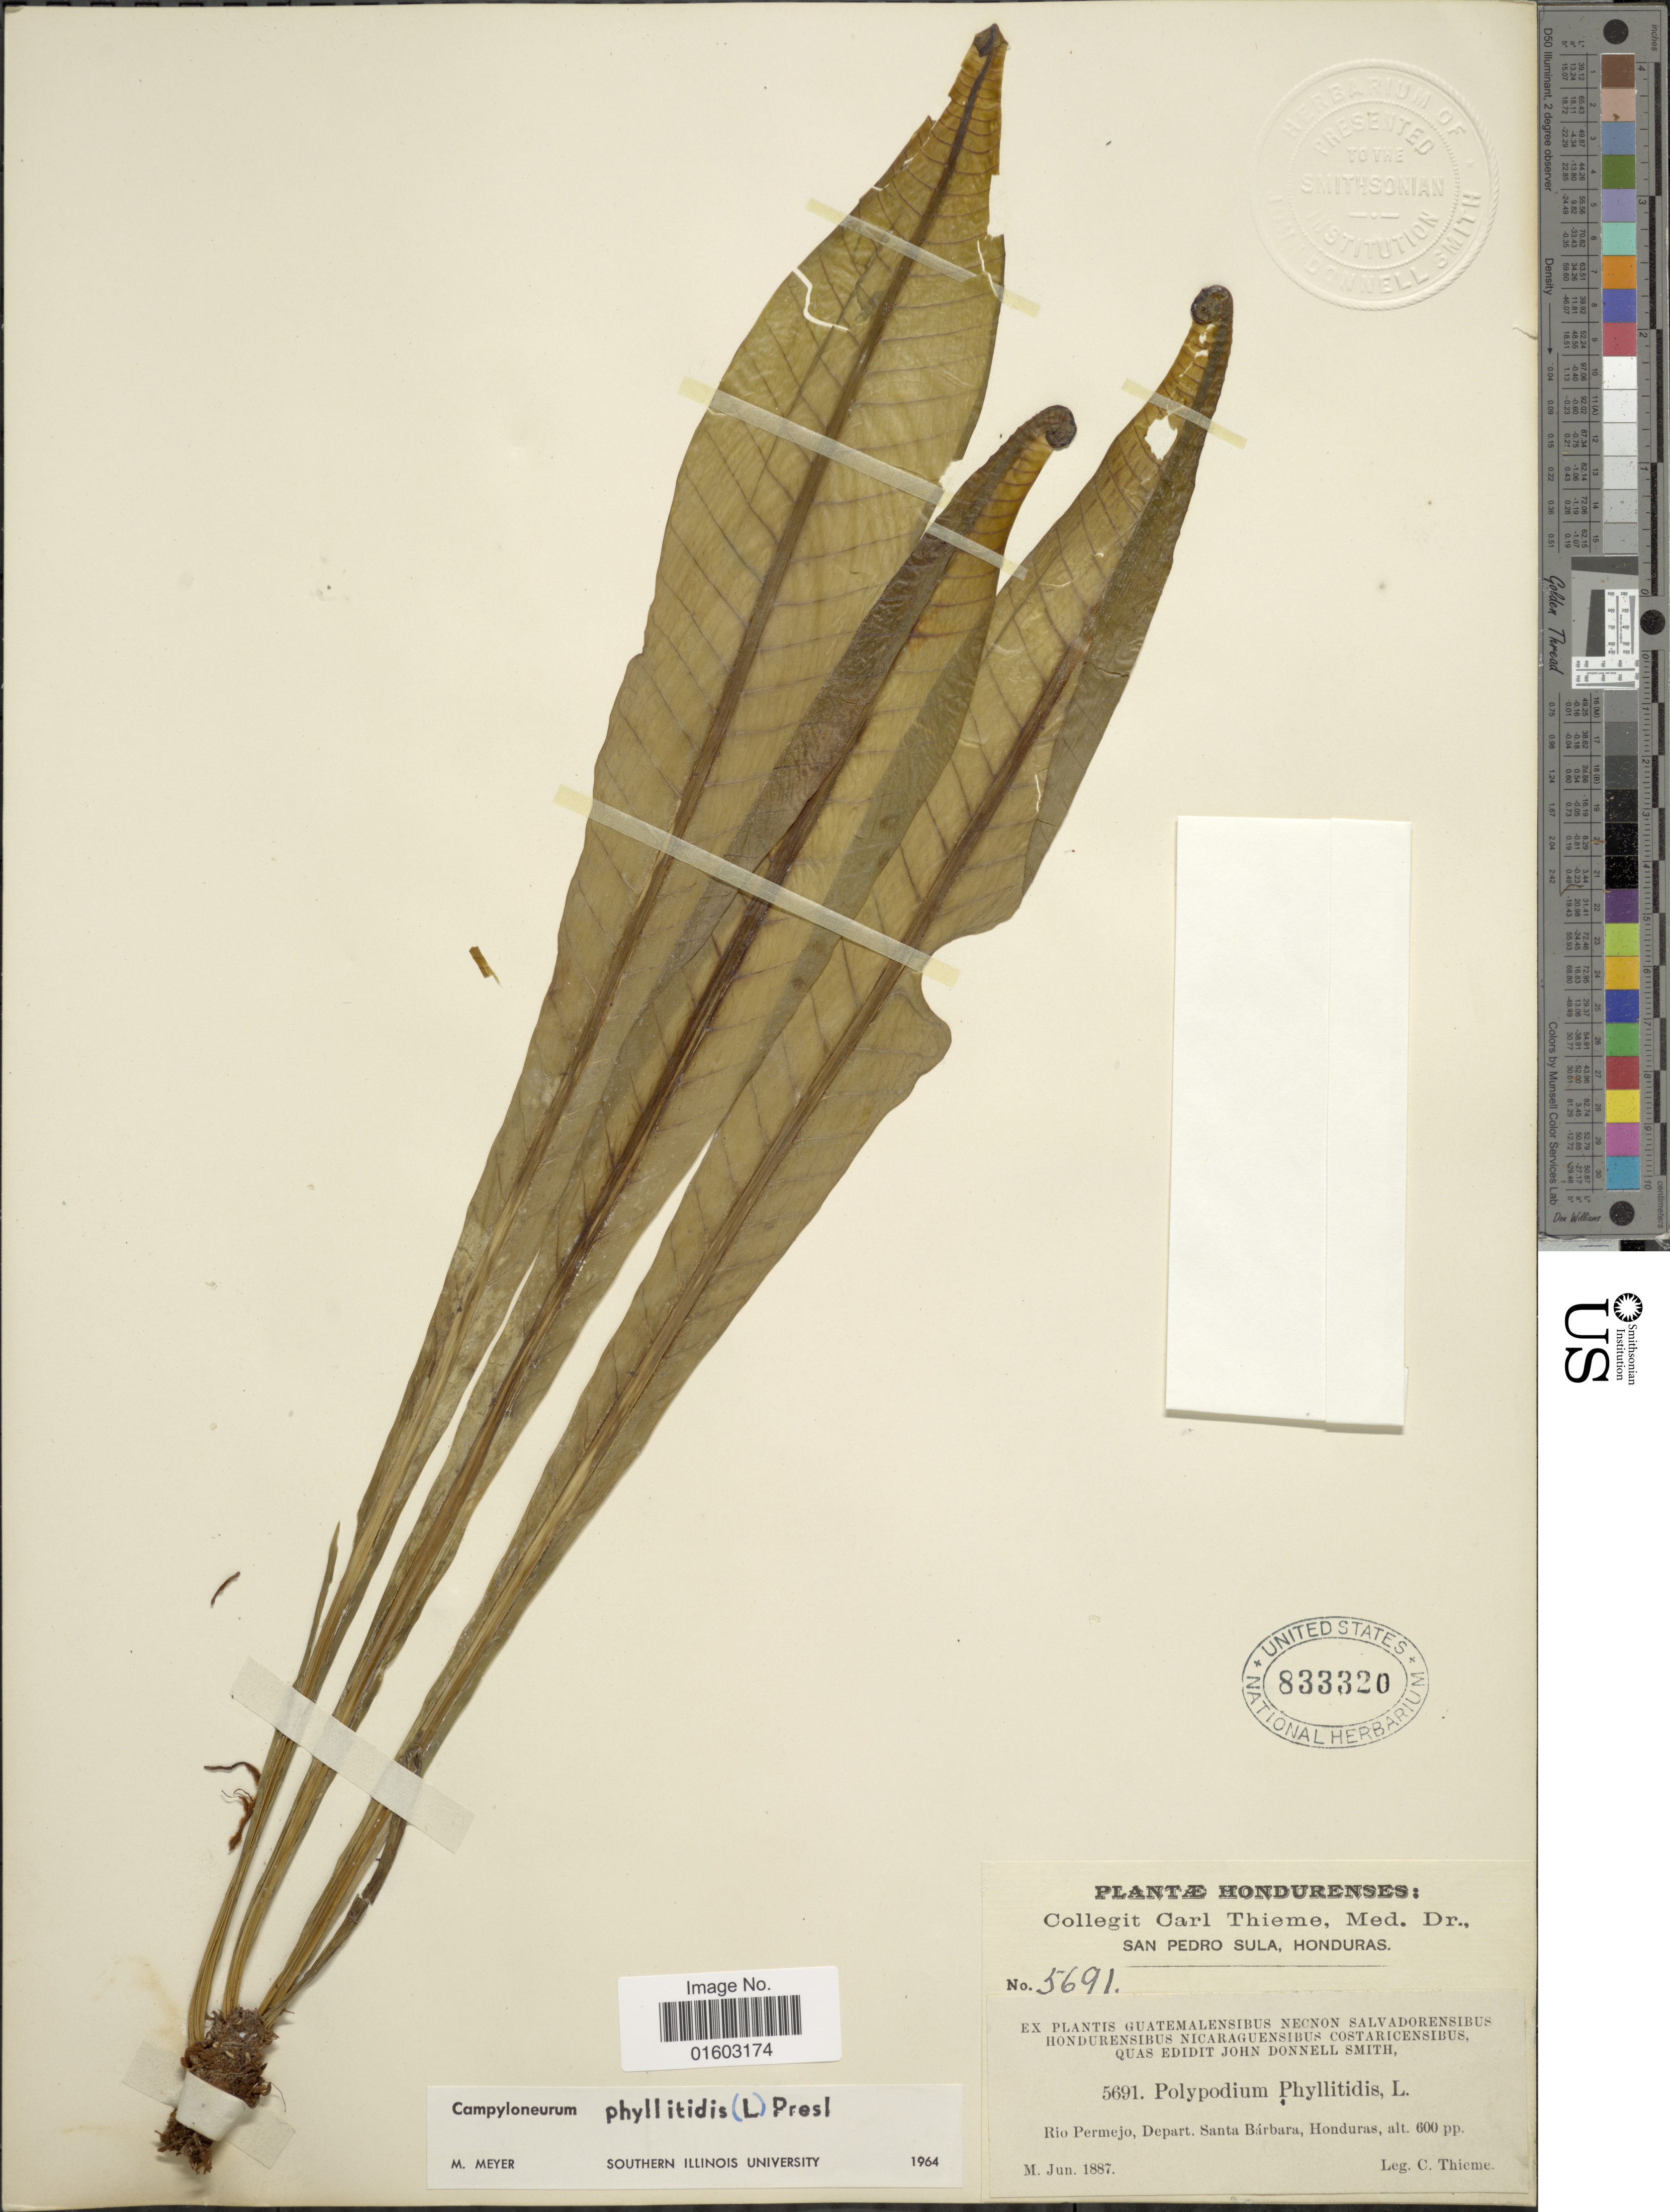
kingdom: Plantae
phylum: Tracheophyta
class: Polypodiopsida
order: Polypodiales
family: Polypodiaceae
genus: Campyloneurum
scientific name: Campyloneurum phyllitidis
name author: (L.) C. Presl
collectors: C. Thieme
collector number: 5691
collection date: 1887-06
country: Honduras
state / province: Santa Bárbara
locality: Rio Permejo, depart. Santa Barbara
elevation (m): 183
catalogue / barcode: US 833320